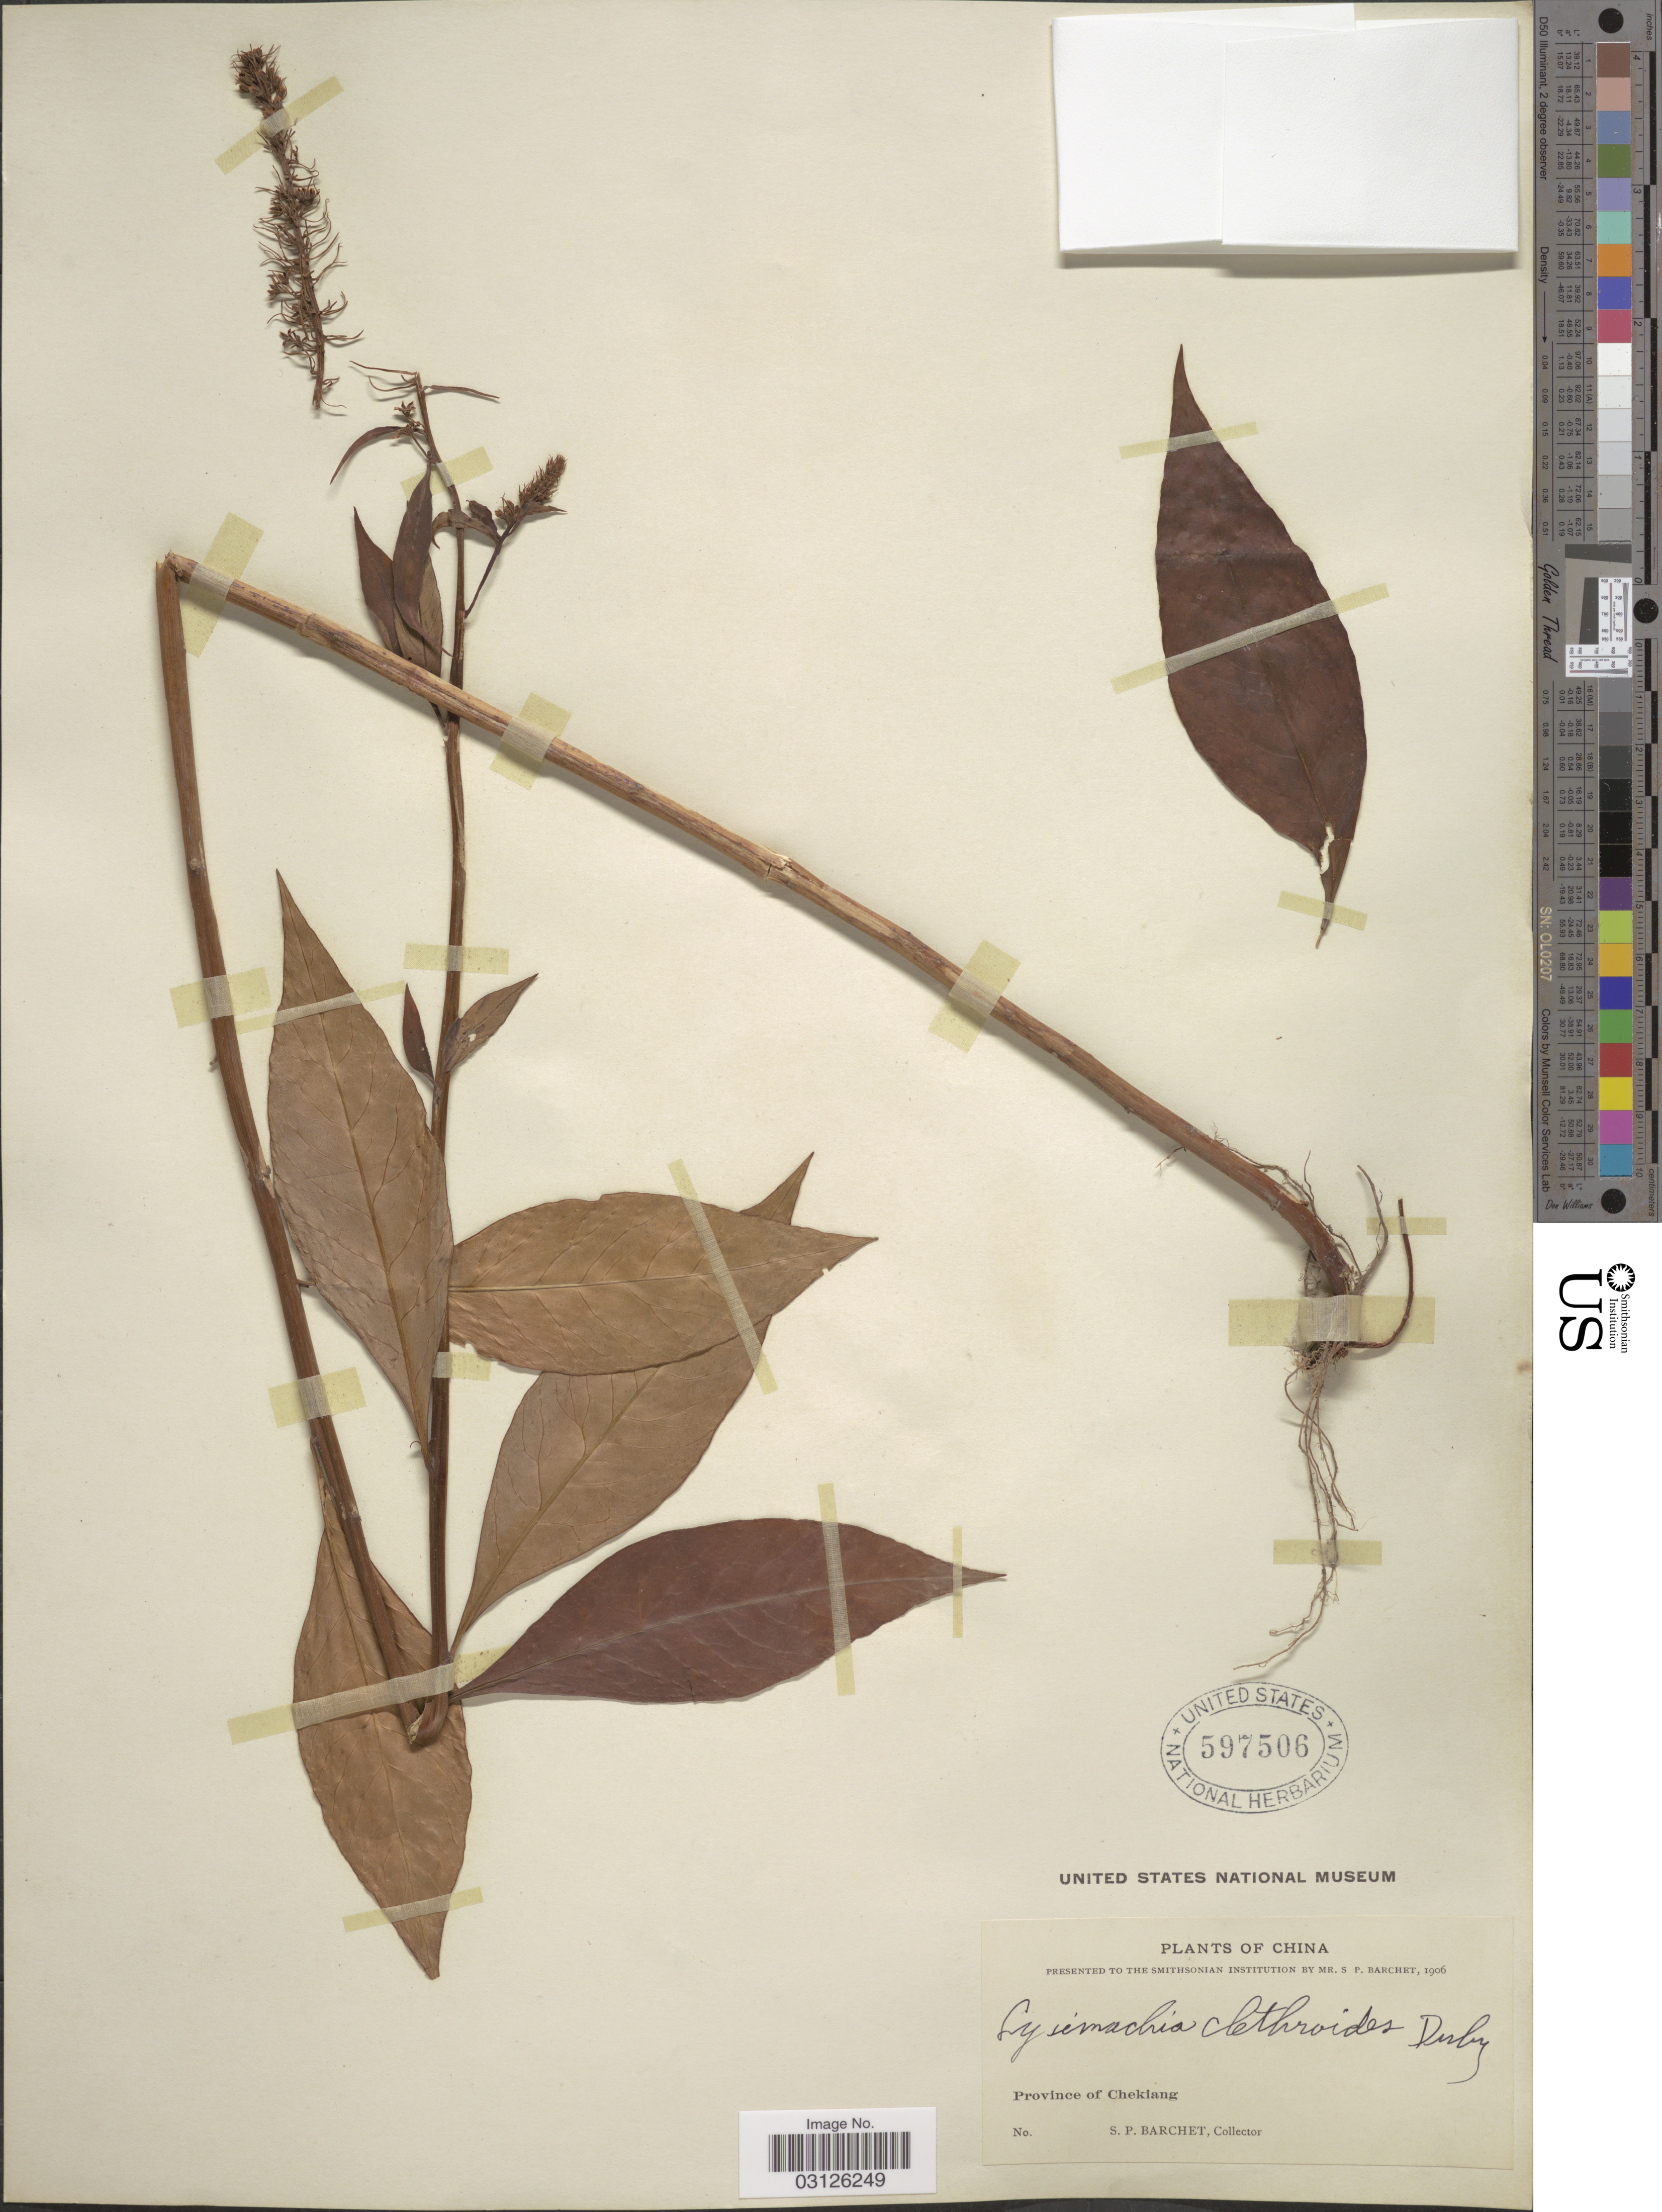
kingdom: Plantae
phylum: Tracheophyta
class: Magnoliopsida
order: Ericales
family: Primulaceae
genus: Lysimachia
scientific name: Lysimachia clethroides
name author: Duby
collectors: S. P. Barchet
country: China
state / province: Zhejiang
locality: Province of Chekiang.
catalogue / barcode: US 597506